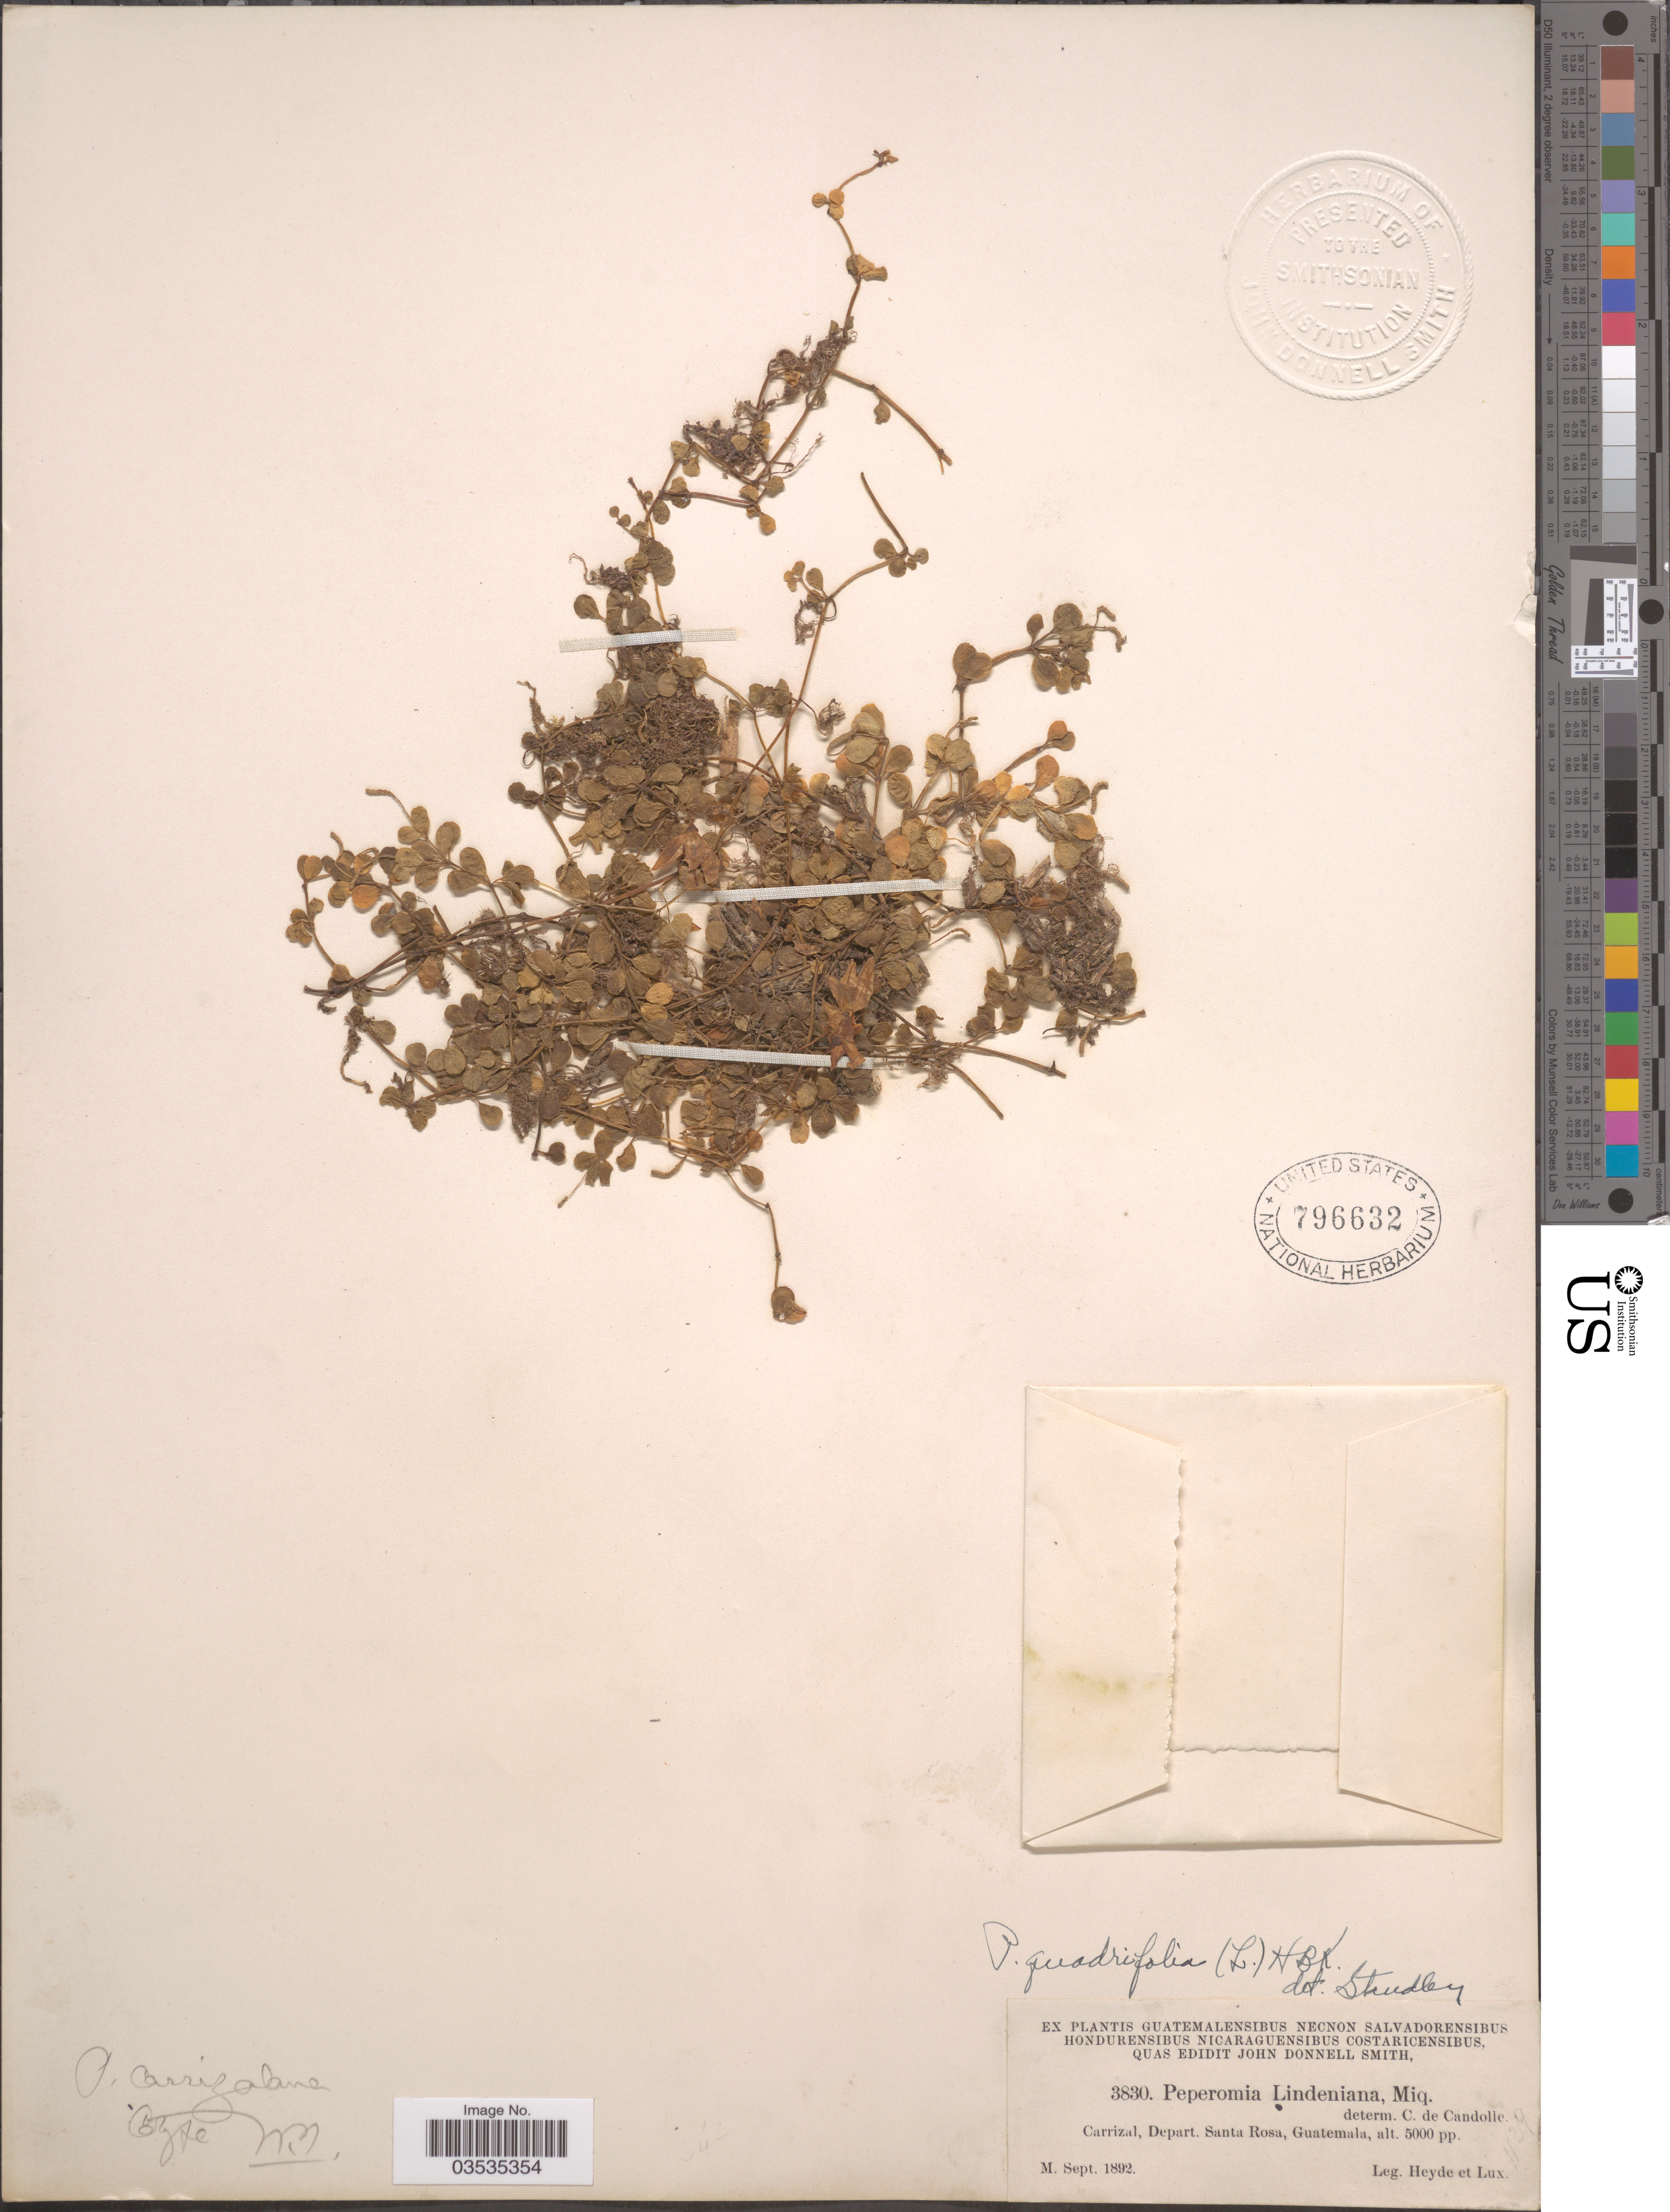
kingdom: Plantae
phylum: Tracheophyta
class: Magnoliopsida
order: Piperales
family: Piperaceae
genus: Peperomia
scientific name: Peperomia quadrifolia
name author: (L.) Kunth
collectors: Heyde & Lux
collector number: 3830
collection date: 1892-09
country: Guatemala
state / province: Santa Rosa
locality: Carrizal,Depart. Santa Rosa.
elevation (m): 1524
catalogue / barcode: US 796632